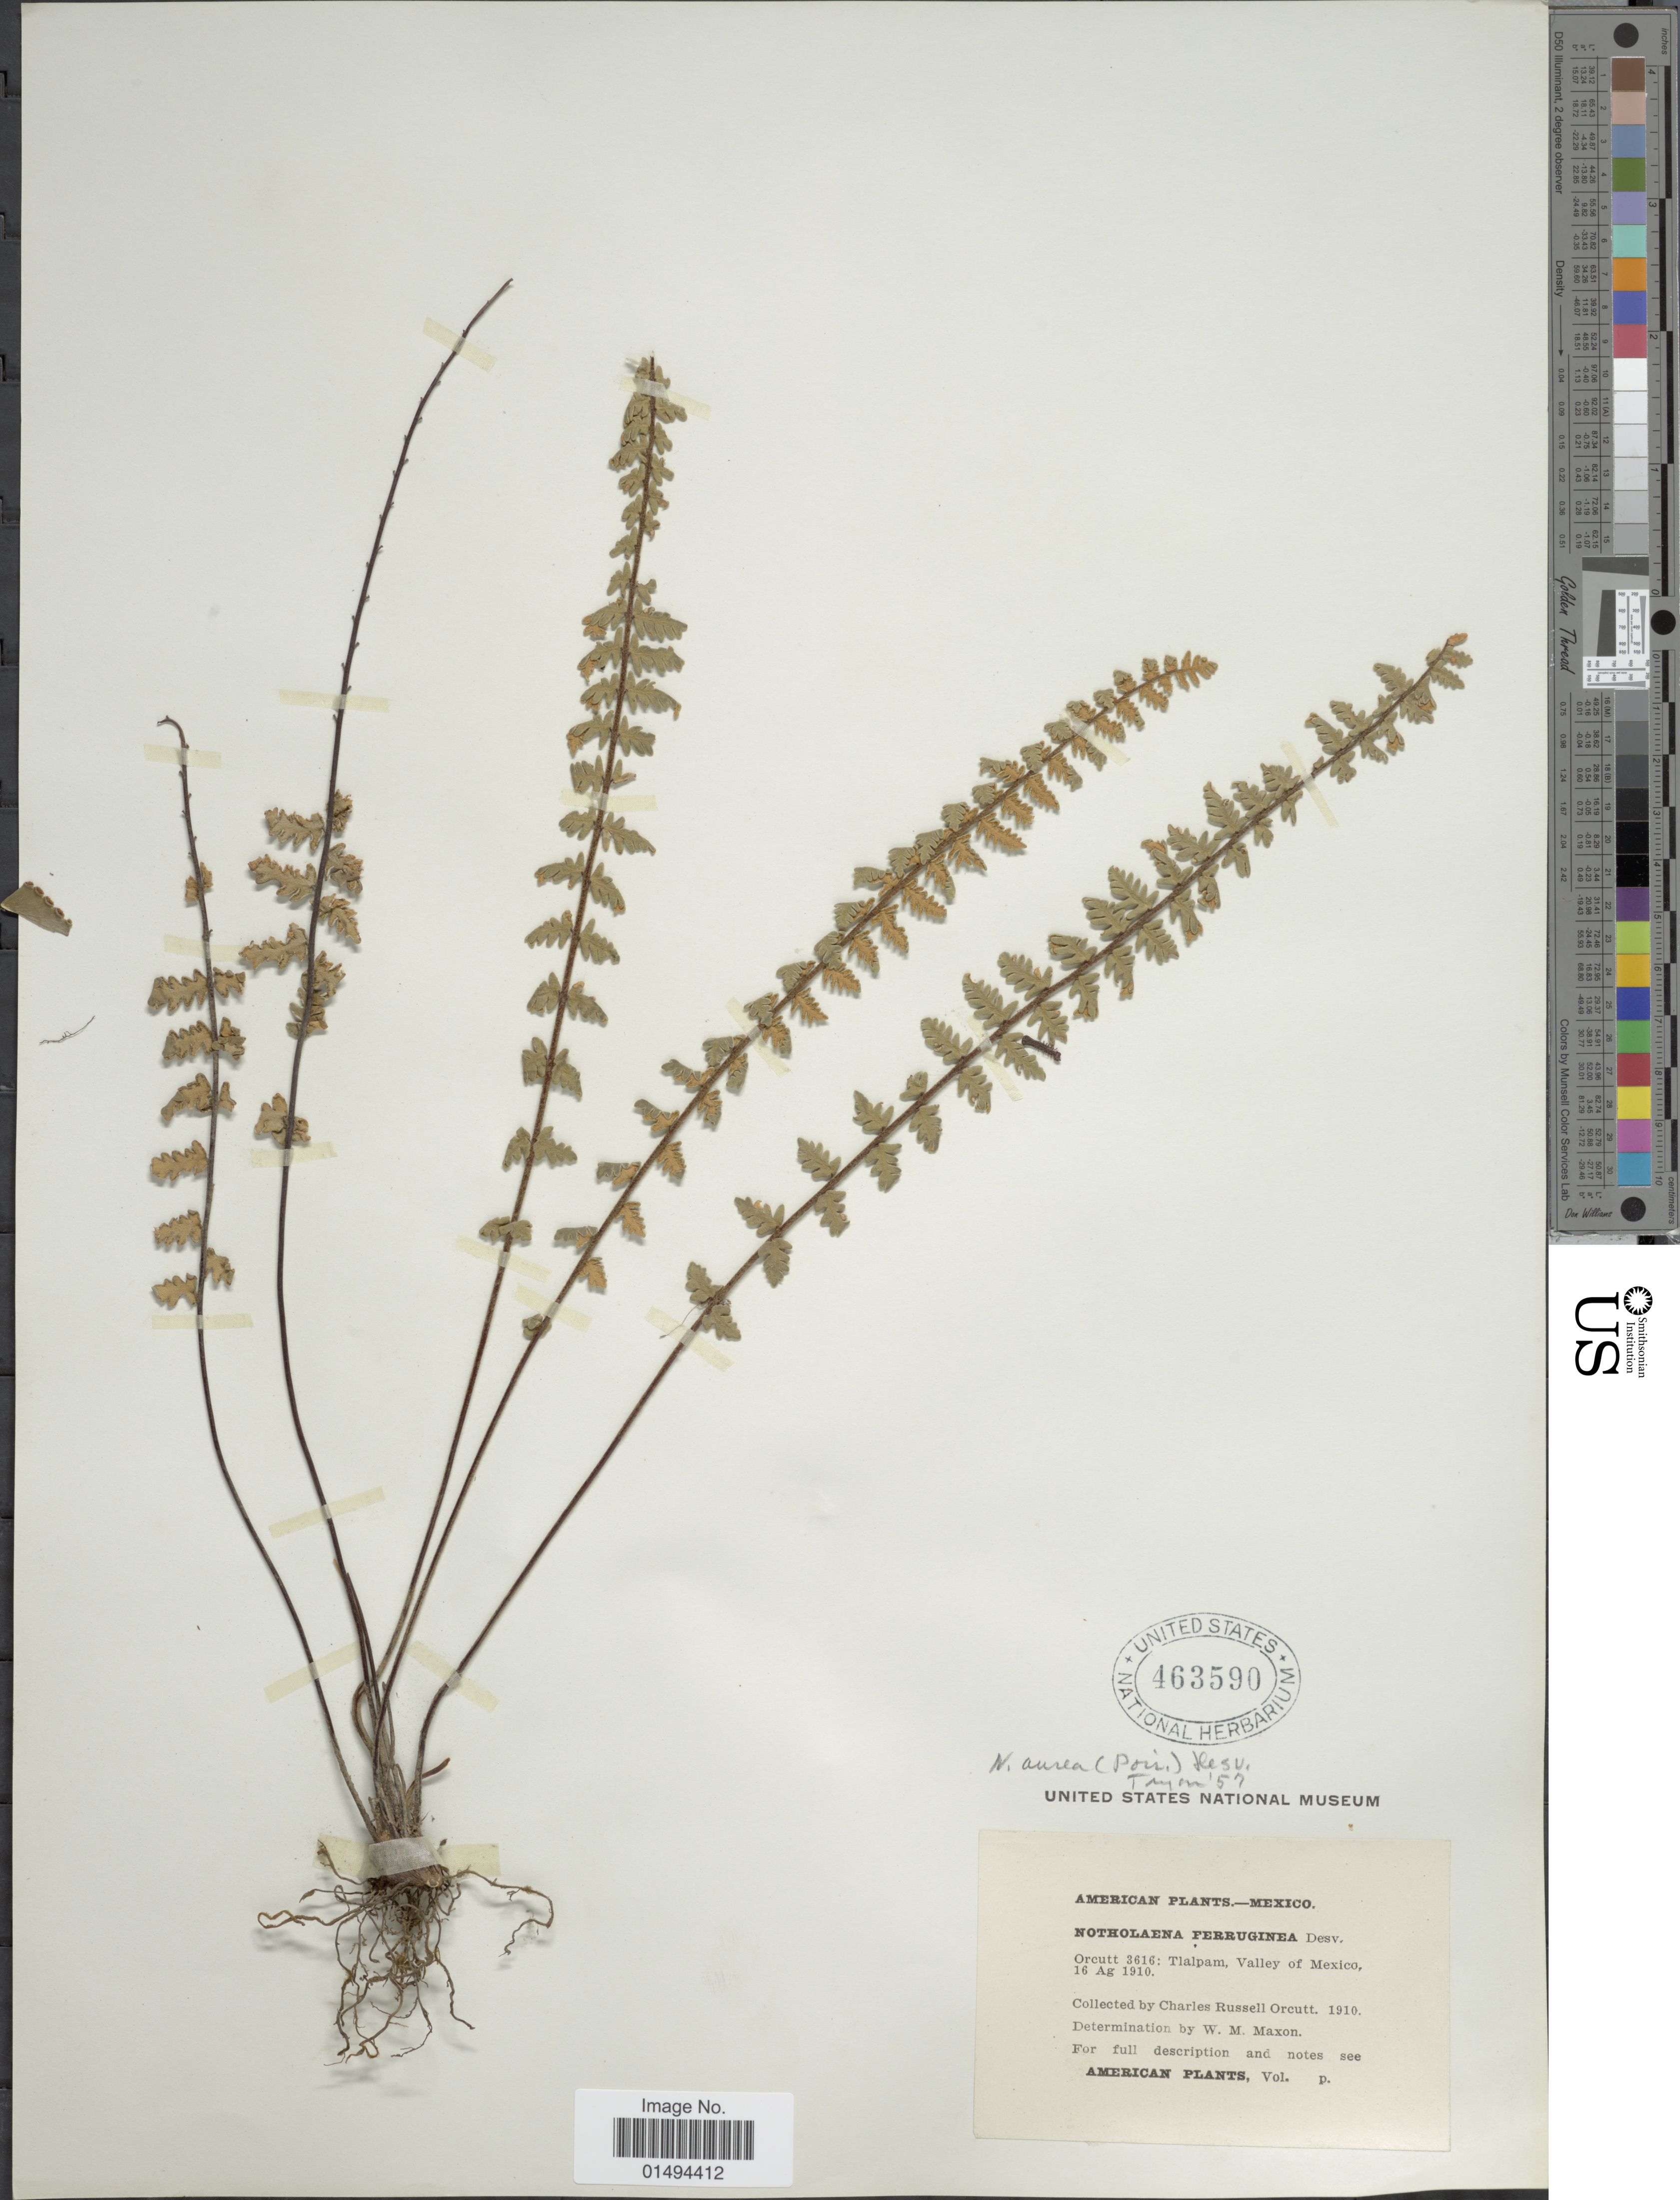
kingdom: Plantae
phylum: Tracheophyta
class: Polypodiopsida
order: Polypodiales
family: Pteridaceae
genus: Myriopteris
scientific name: Myriopteris aurea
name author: (Poir.) Grusz & Windham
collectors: C. R. Orcutt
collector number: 3616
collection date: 1910-08-16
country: Mexico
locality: Tlalpam, Valley of Mexico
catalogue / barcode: US 463590